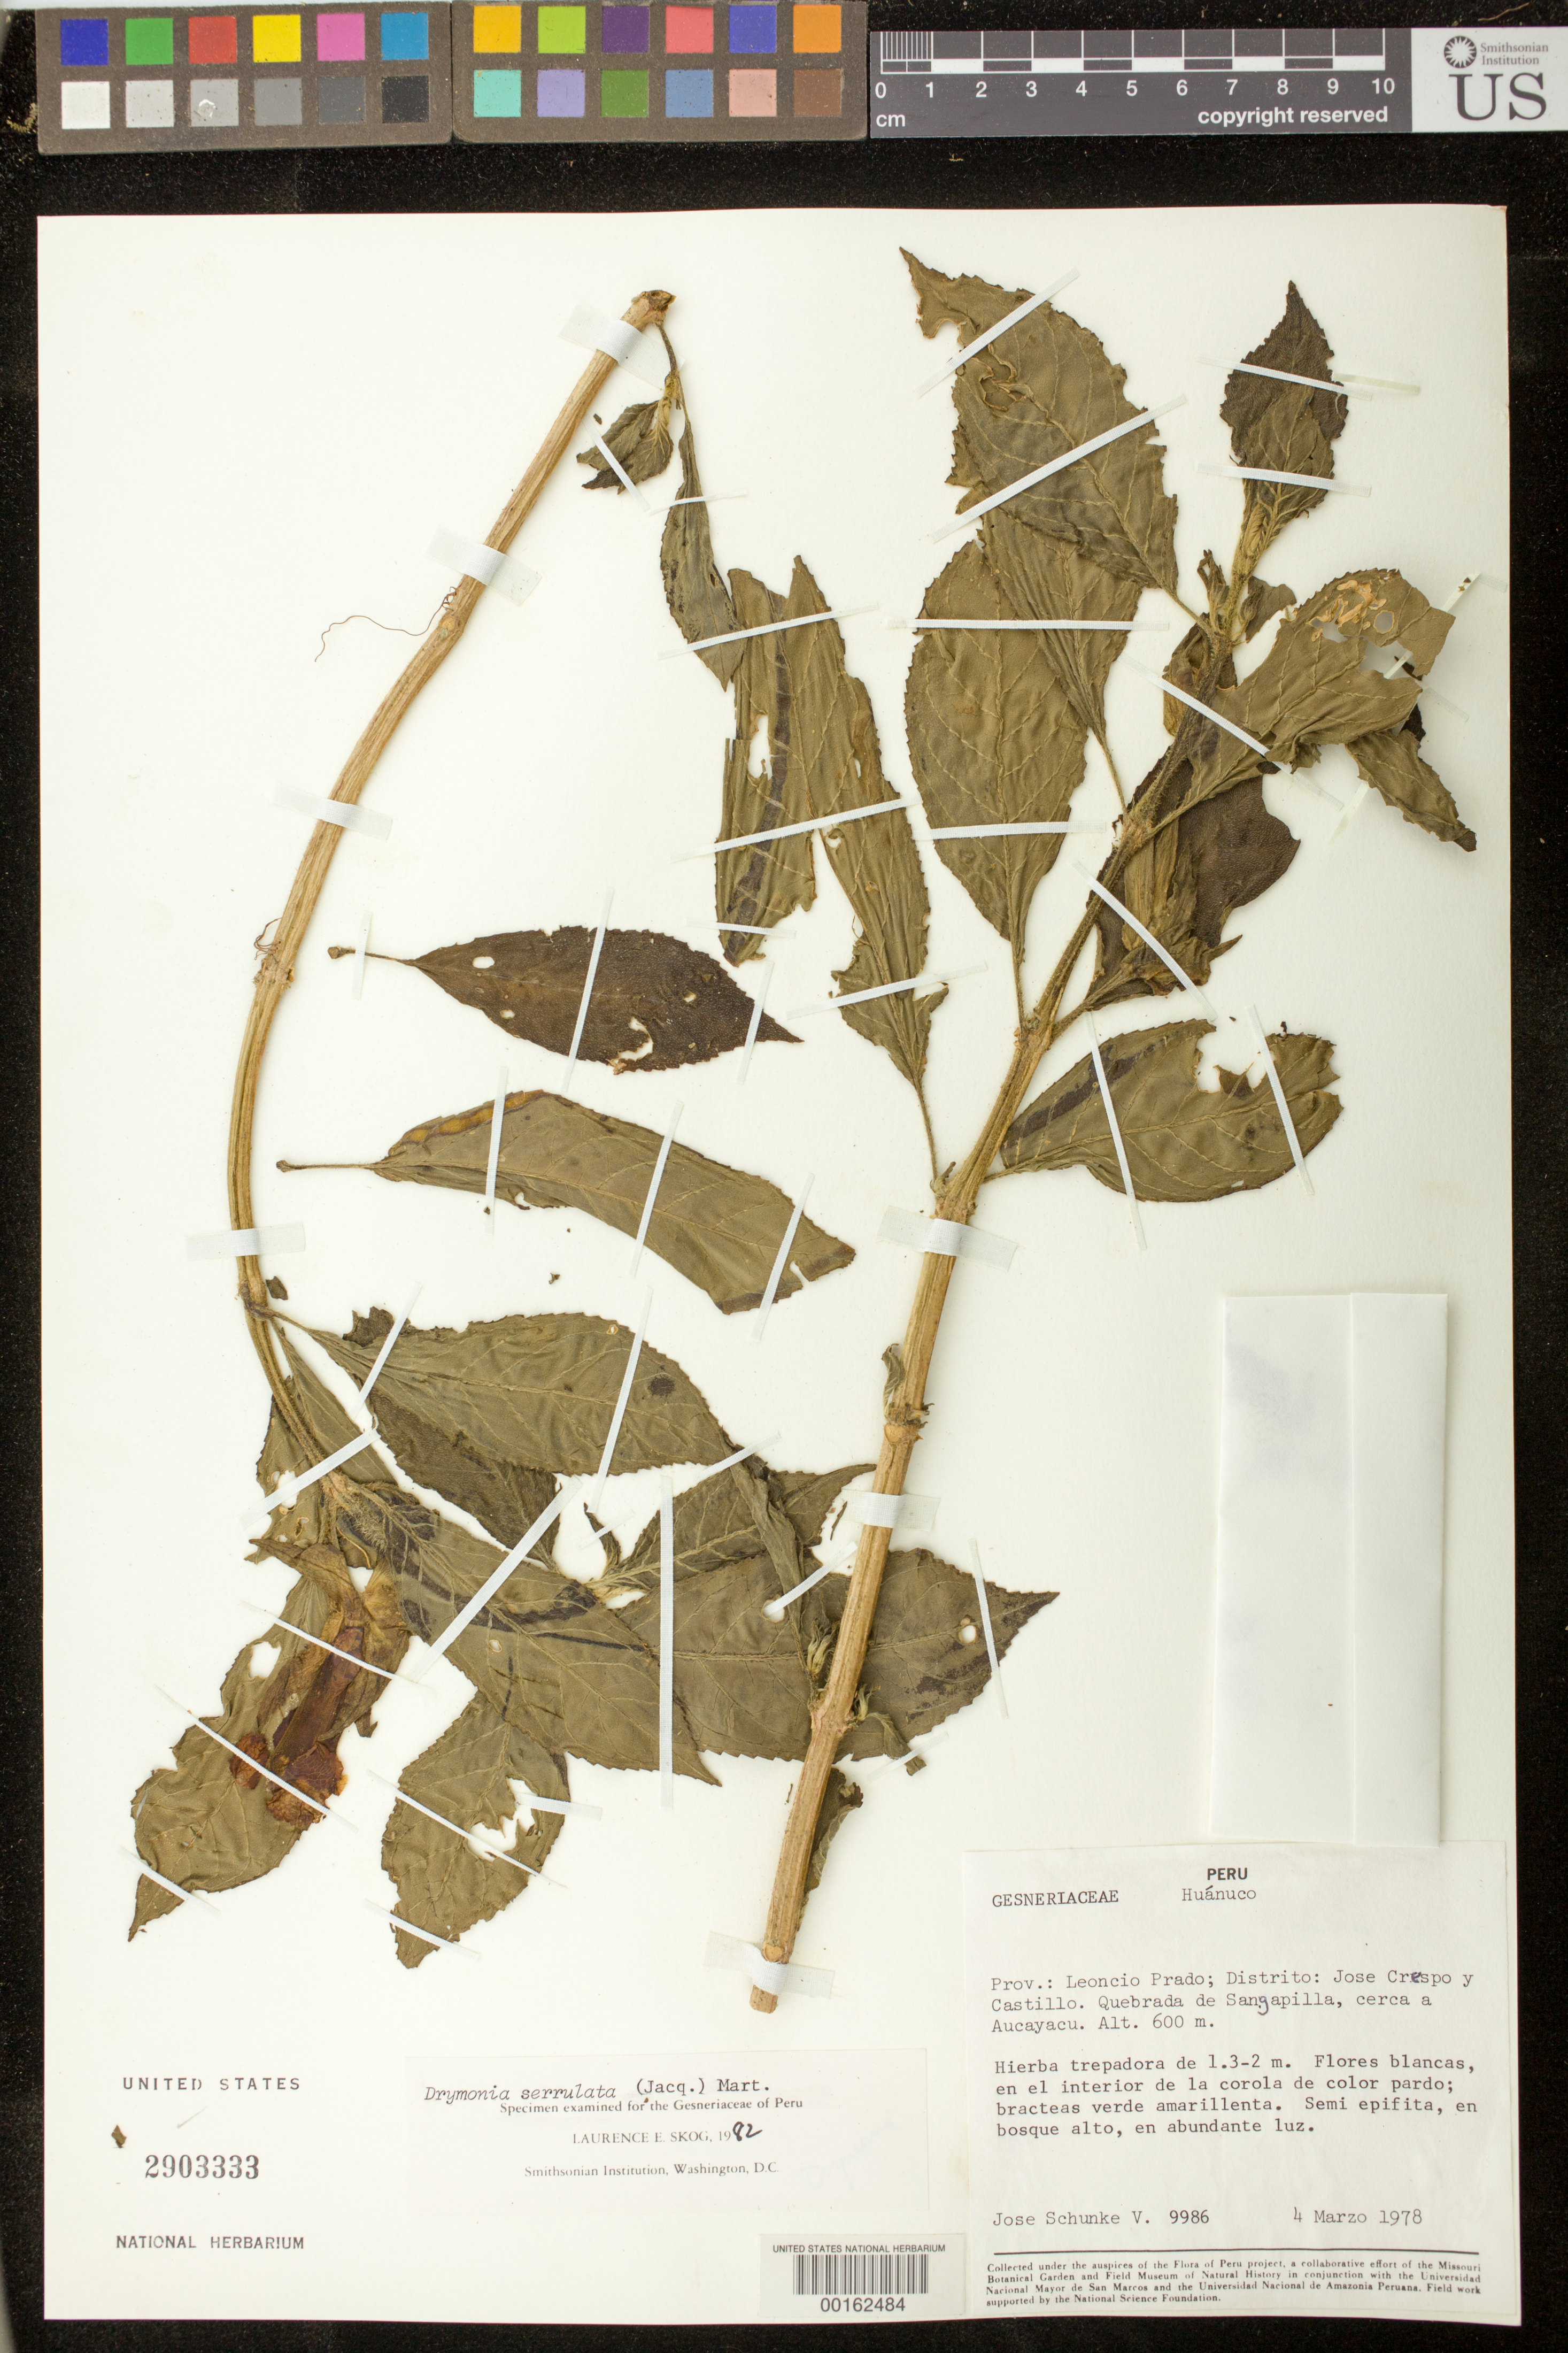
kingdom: Plantae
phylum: Tracheophyta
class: Magnoliopsida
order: Lamiales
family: Gesneriaceae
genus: Drymonia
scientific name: Drymonia serrulata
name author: (Jacq.) Mart.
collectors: J. Schunke Vigo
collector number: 9986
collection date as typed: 04 Mar 1978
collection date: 1978-03-04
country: Peru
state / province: Huánuco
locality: Prov. Leoncio Prado; Distrito Jose Crespo y Castillo. Quebrada de Sangapilla, cerca a Aucayacu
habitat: Semi epiphyte, in tall forest with lots of light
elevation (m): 600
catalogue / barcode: US 2903333